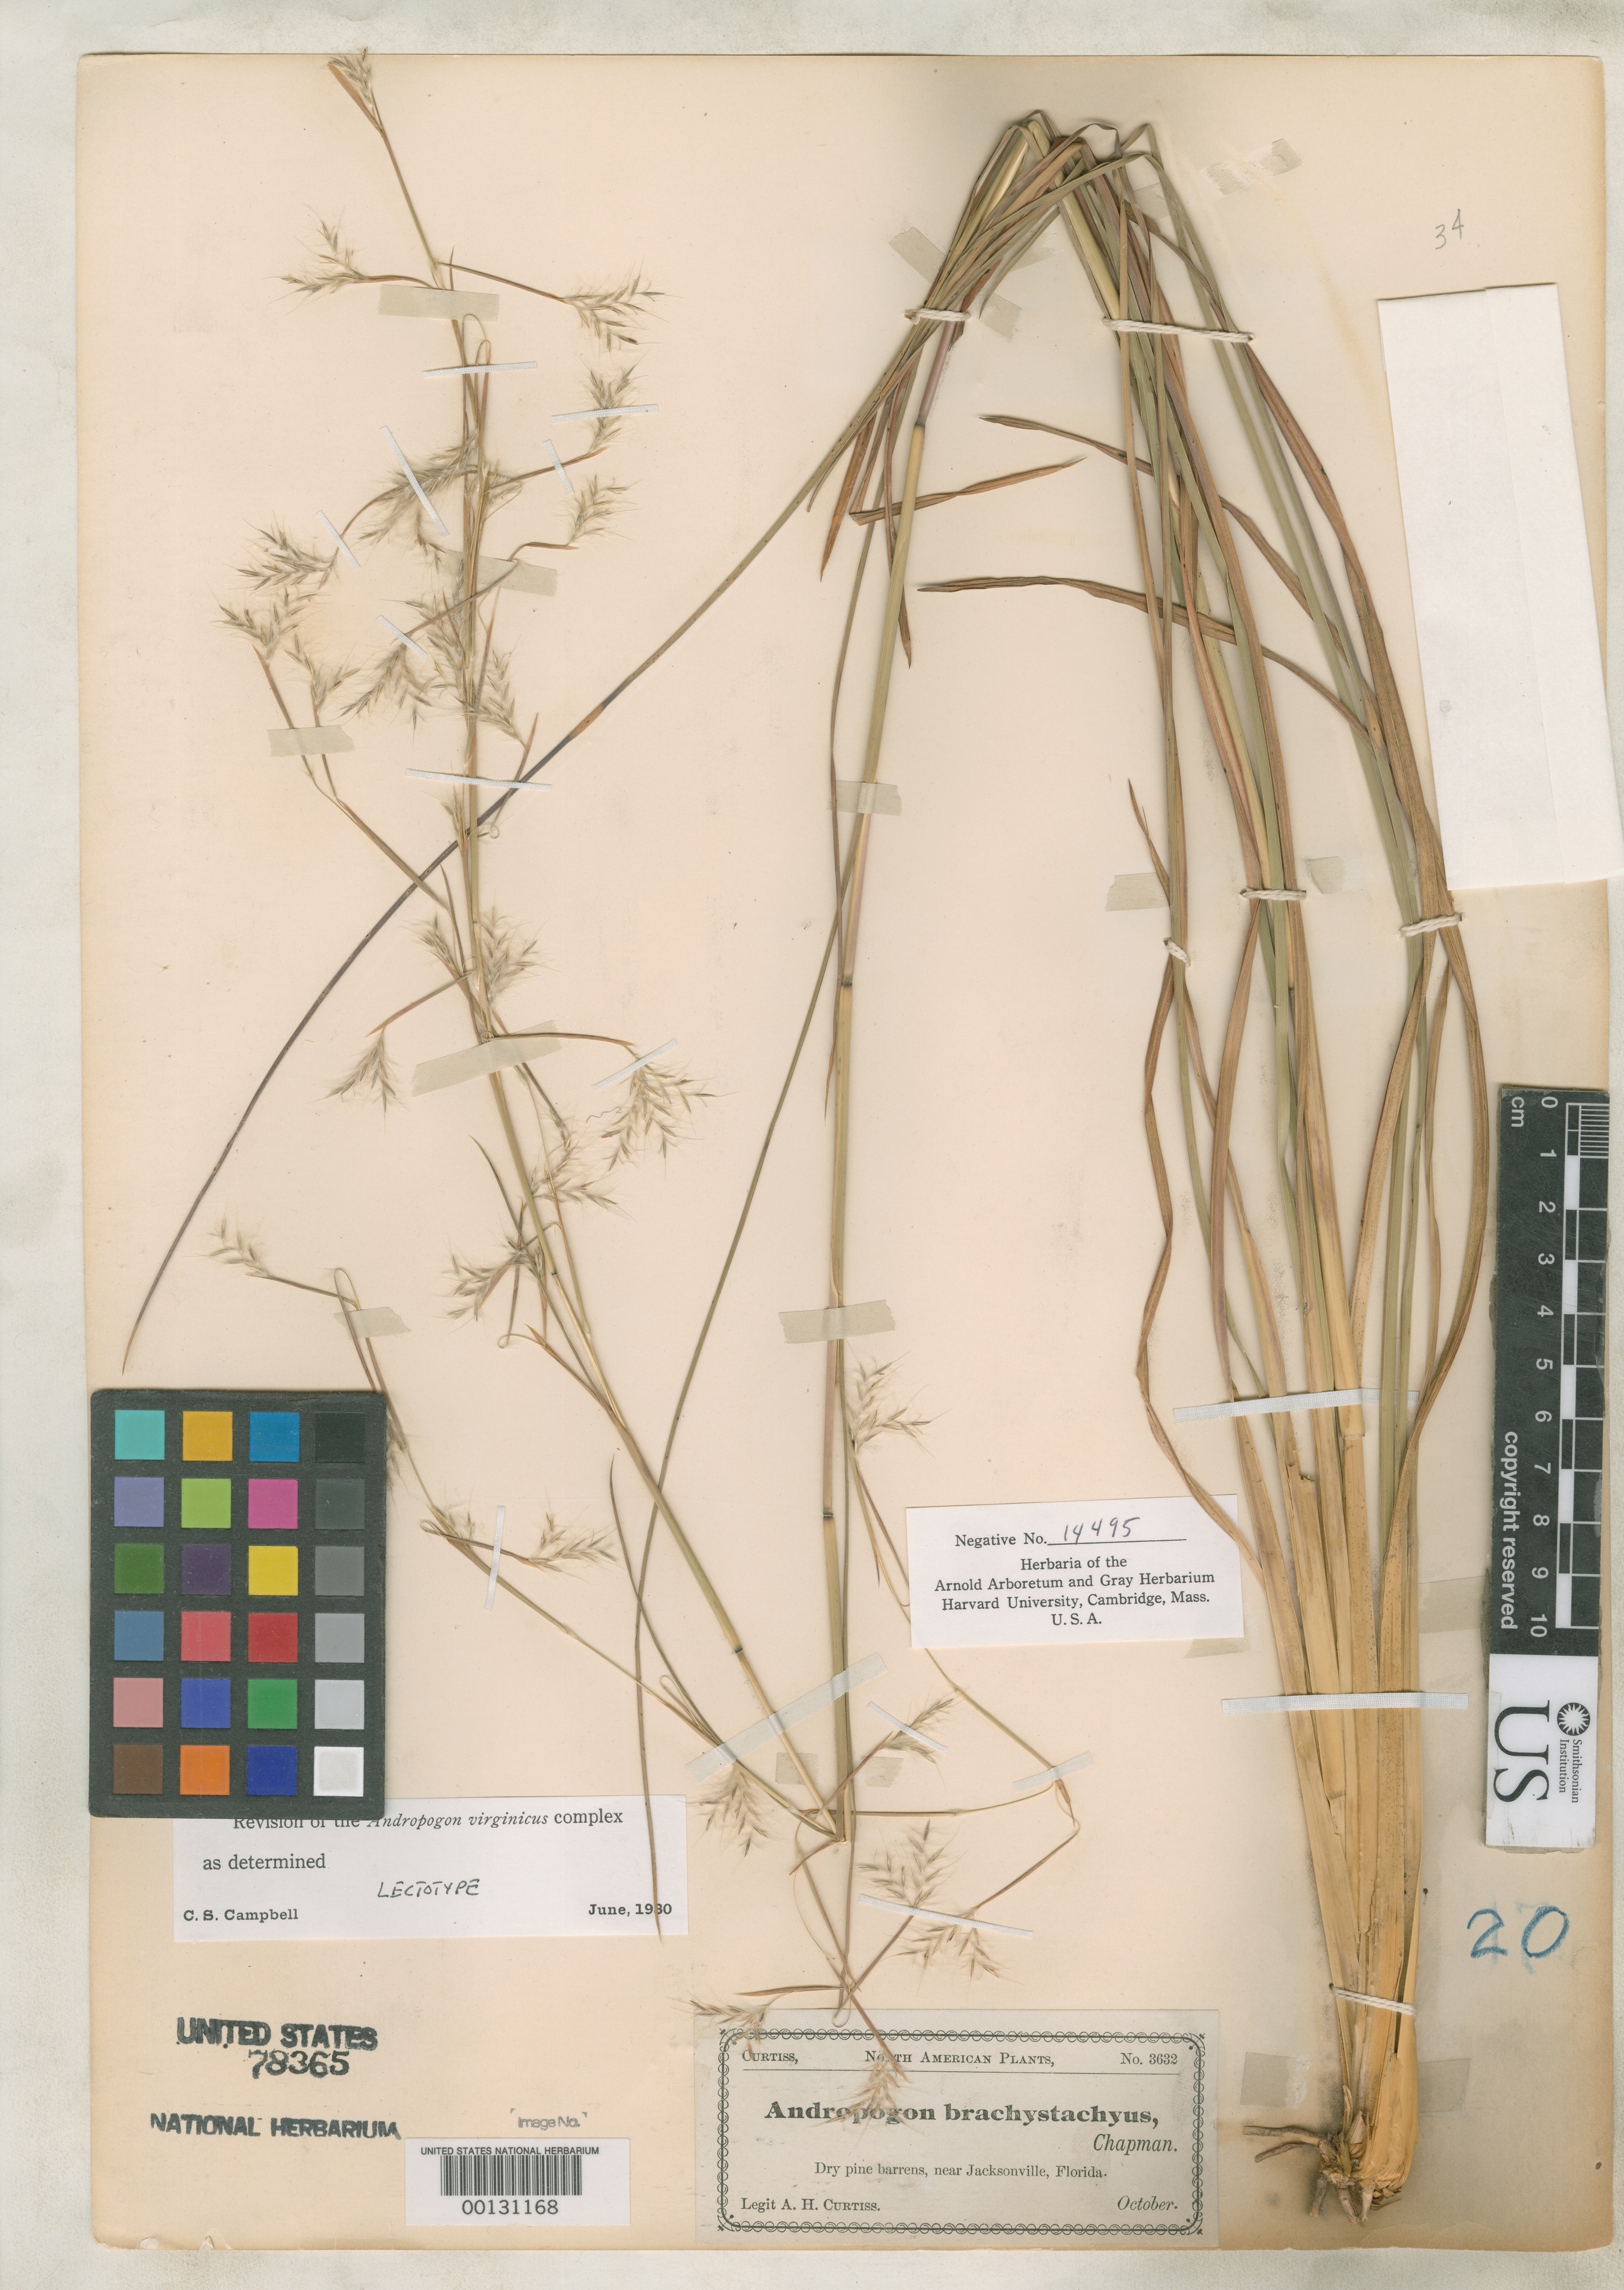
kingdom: Plantae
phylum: Tracheophyta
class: Liliopsida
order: Poales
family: Poaceae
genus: Andropogon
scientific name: Andropogon brachystachyus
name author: Chapm.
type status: Isolectotype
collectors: A. H. Curtiss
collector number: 3632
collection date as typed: Oct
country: United States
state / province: Florida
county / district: Duval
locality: Near Jacksonville.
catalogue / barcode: US 78365